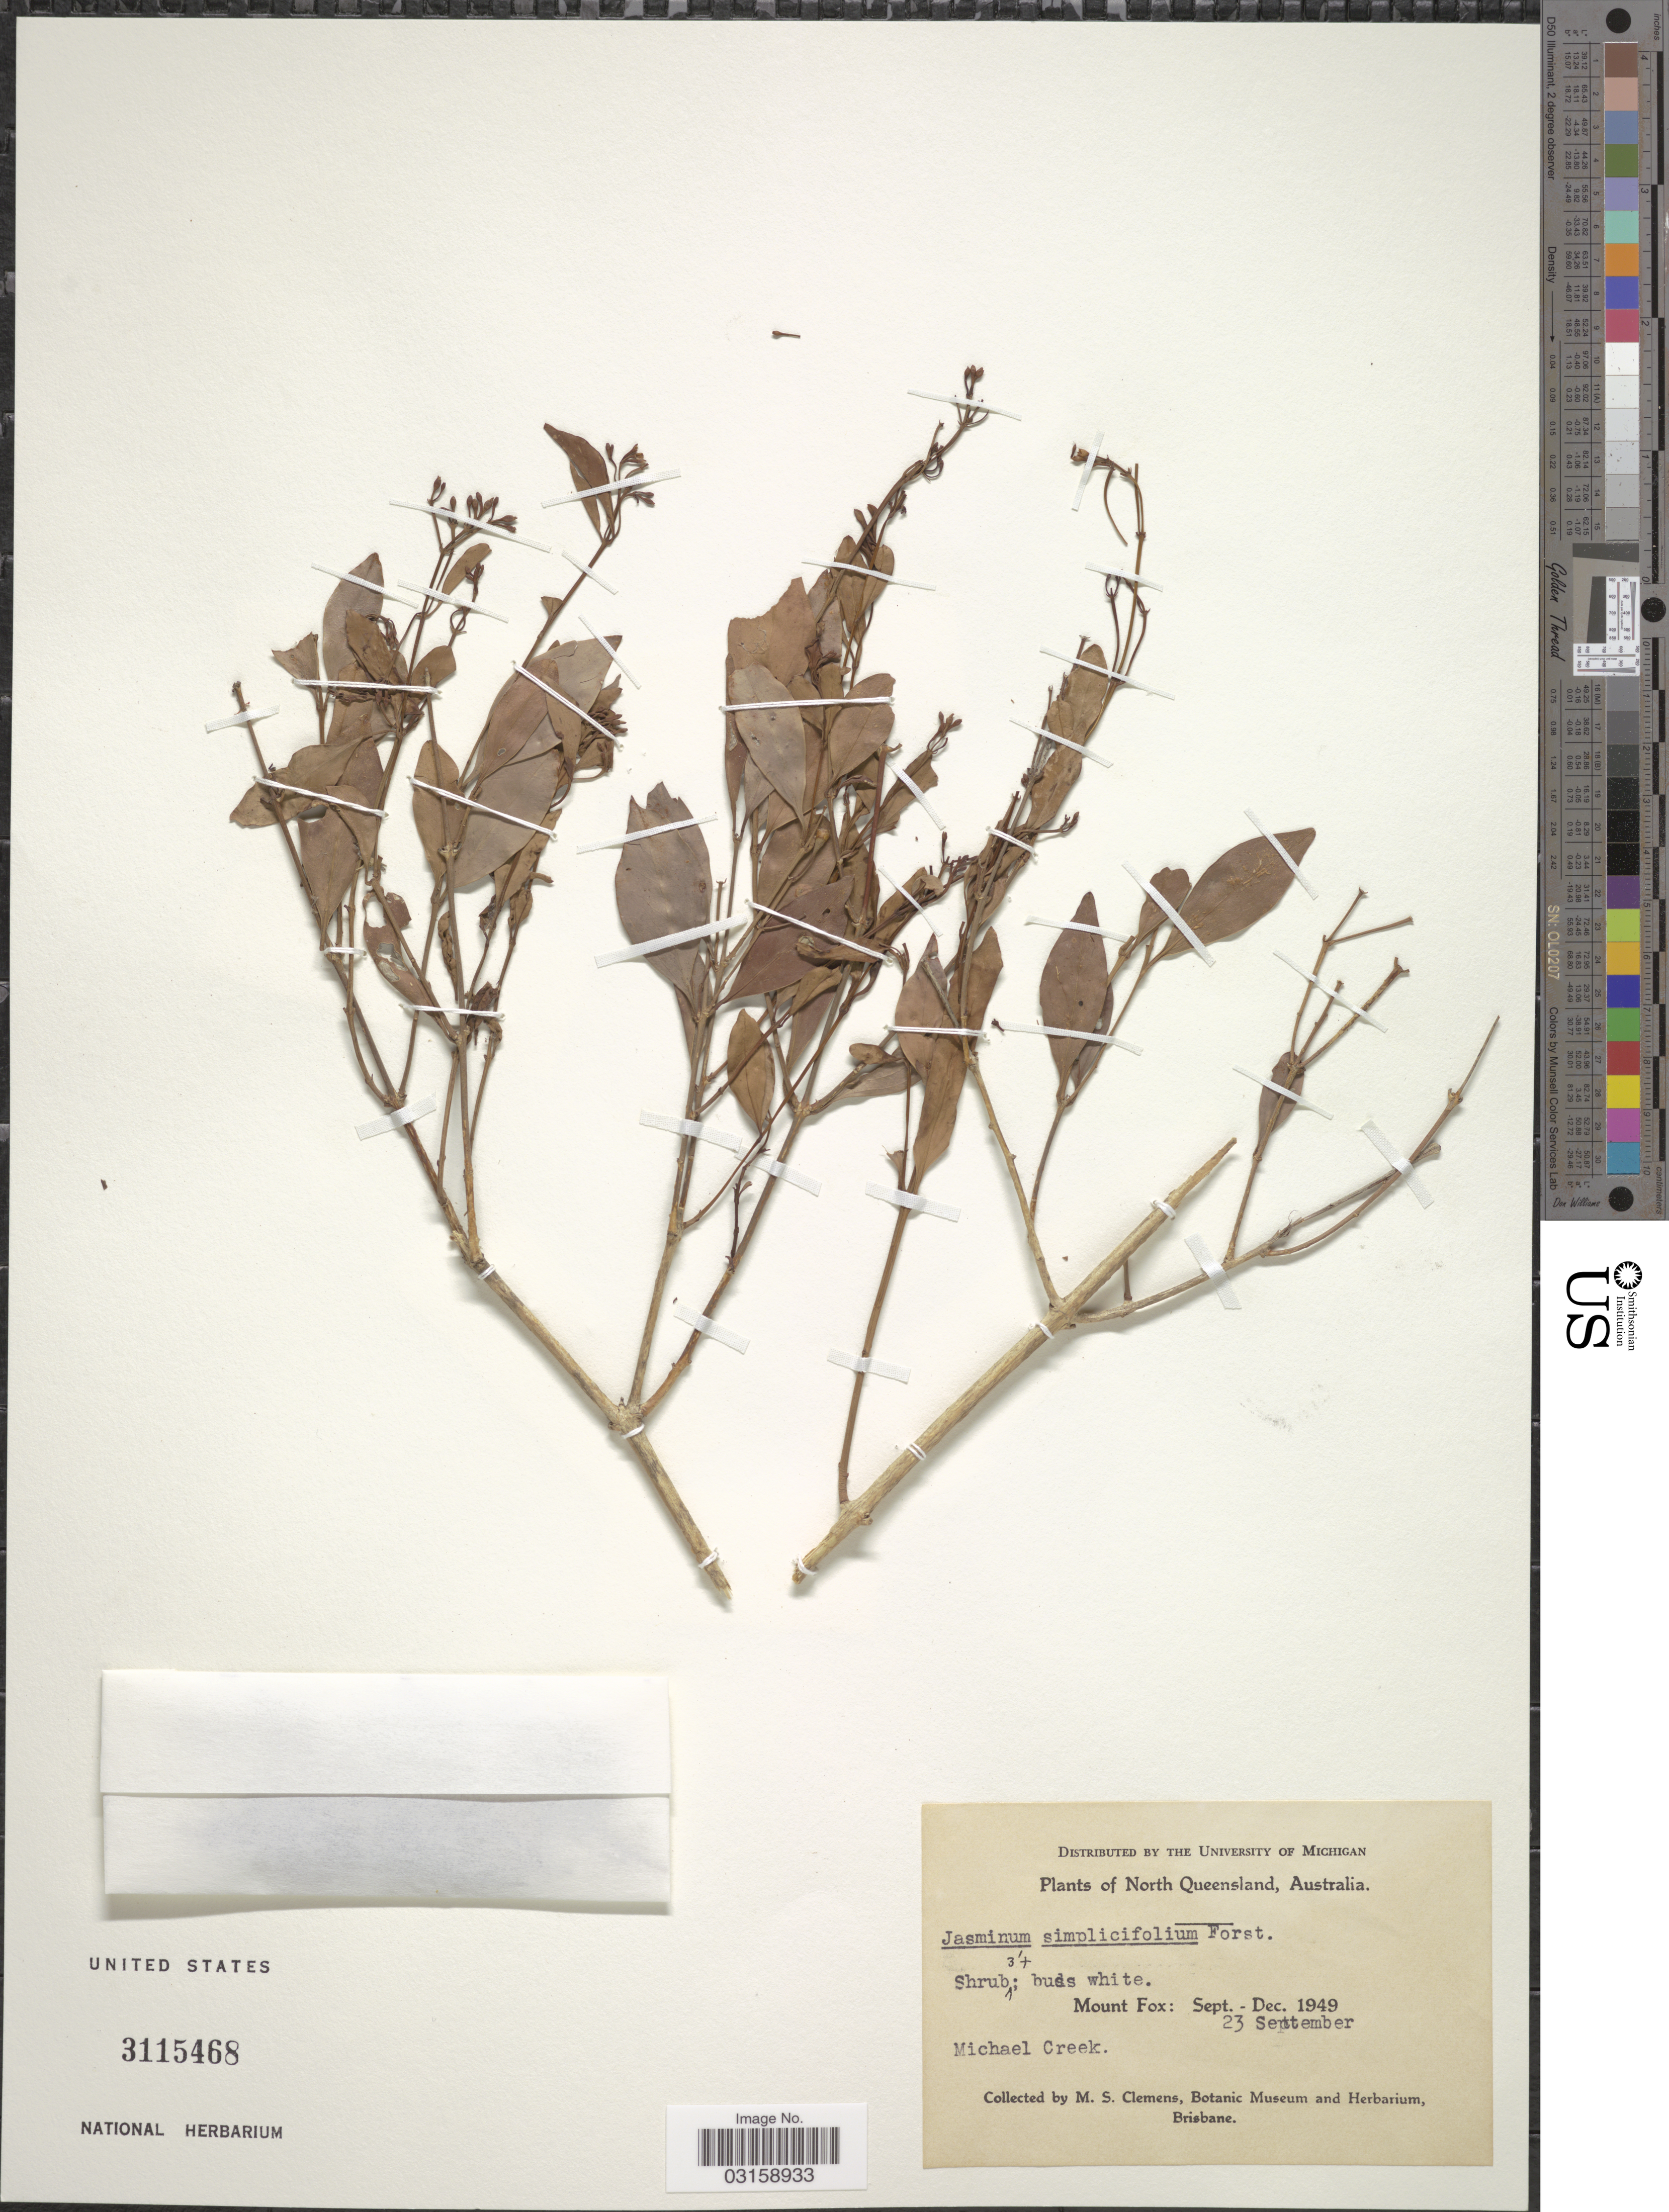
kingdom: Plantae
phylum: Tracheophyta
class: Magnoliopsida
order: Lamiales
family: Oleaceae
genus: Jasminum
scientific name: Jasminum simplicifolium subsp. australiense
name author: P.S. Green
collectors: M. S. Clemens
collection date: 1949-09-23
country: Australia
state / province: Queensland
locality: Mount Fox. Michael Creek. North Queensland.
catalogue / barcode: US 3115468